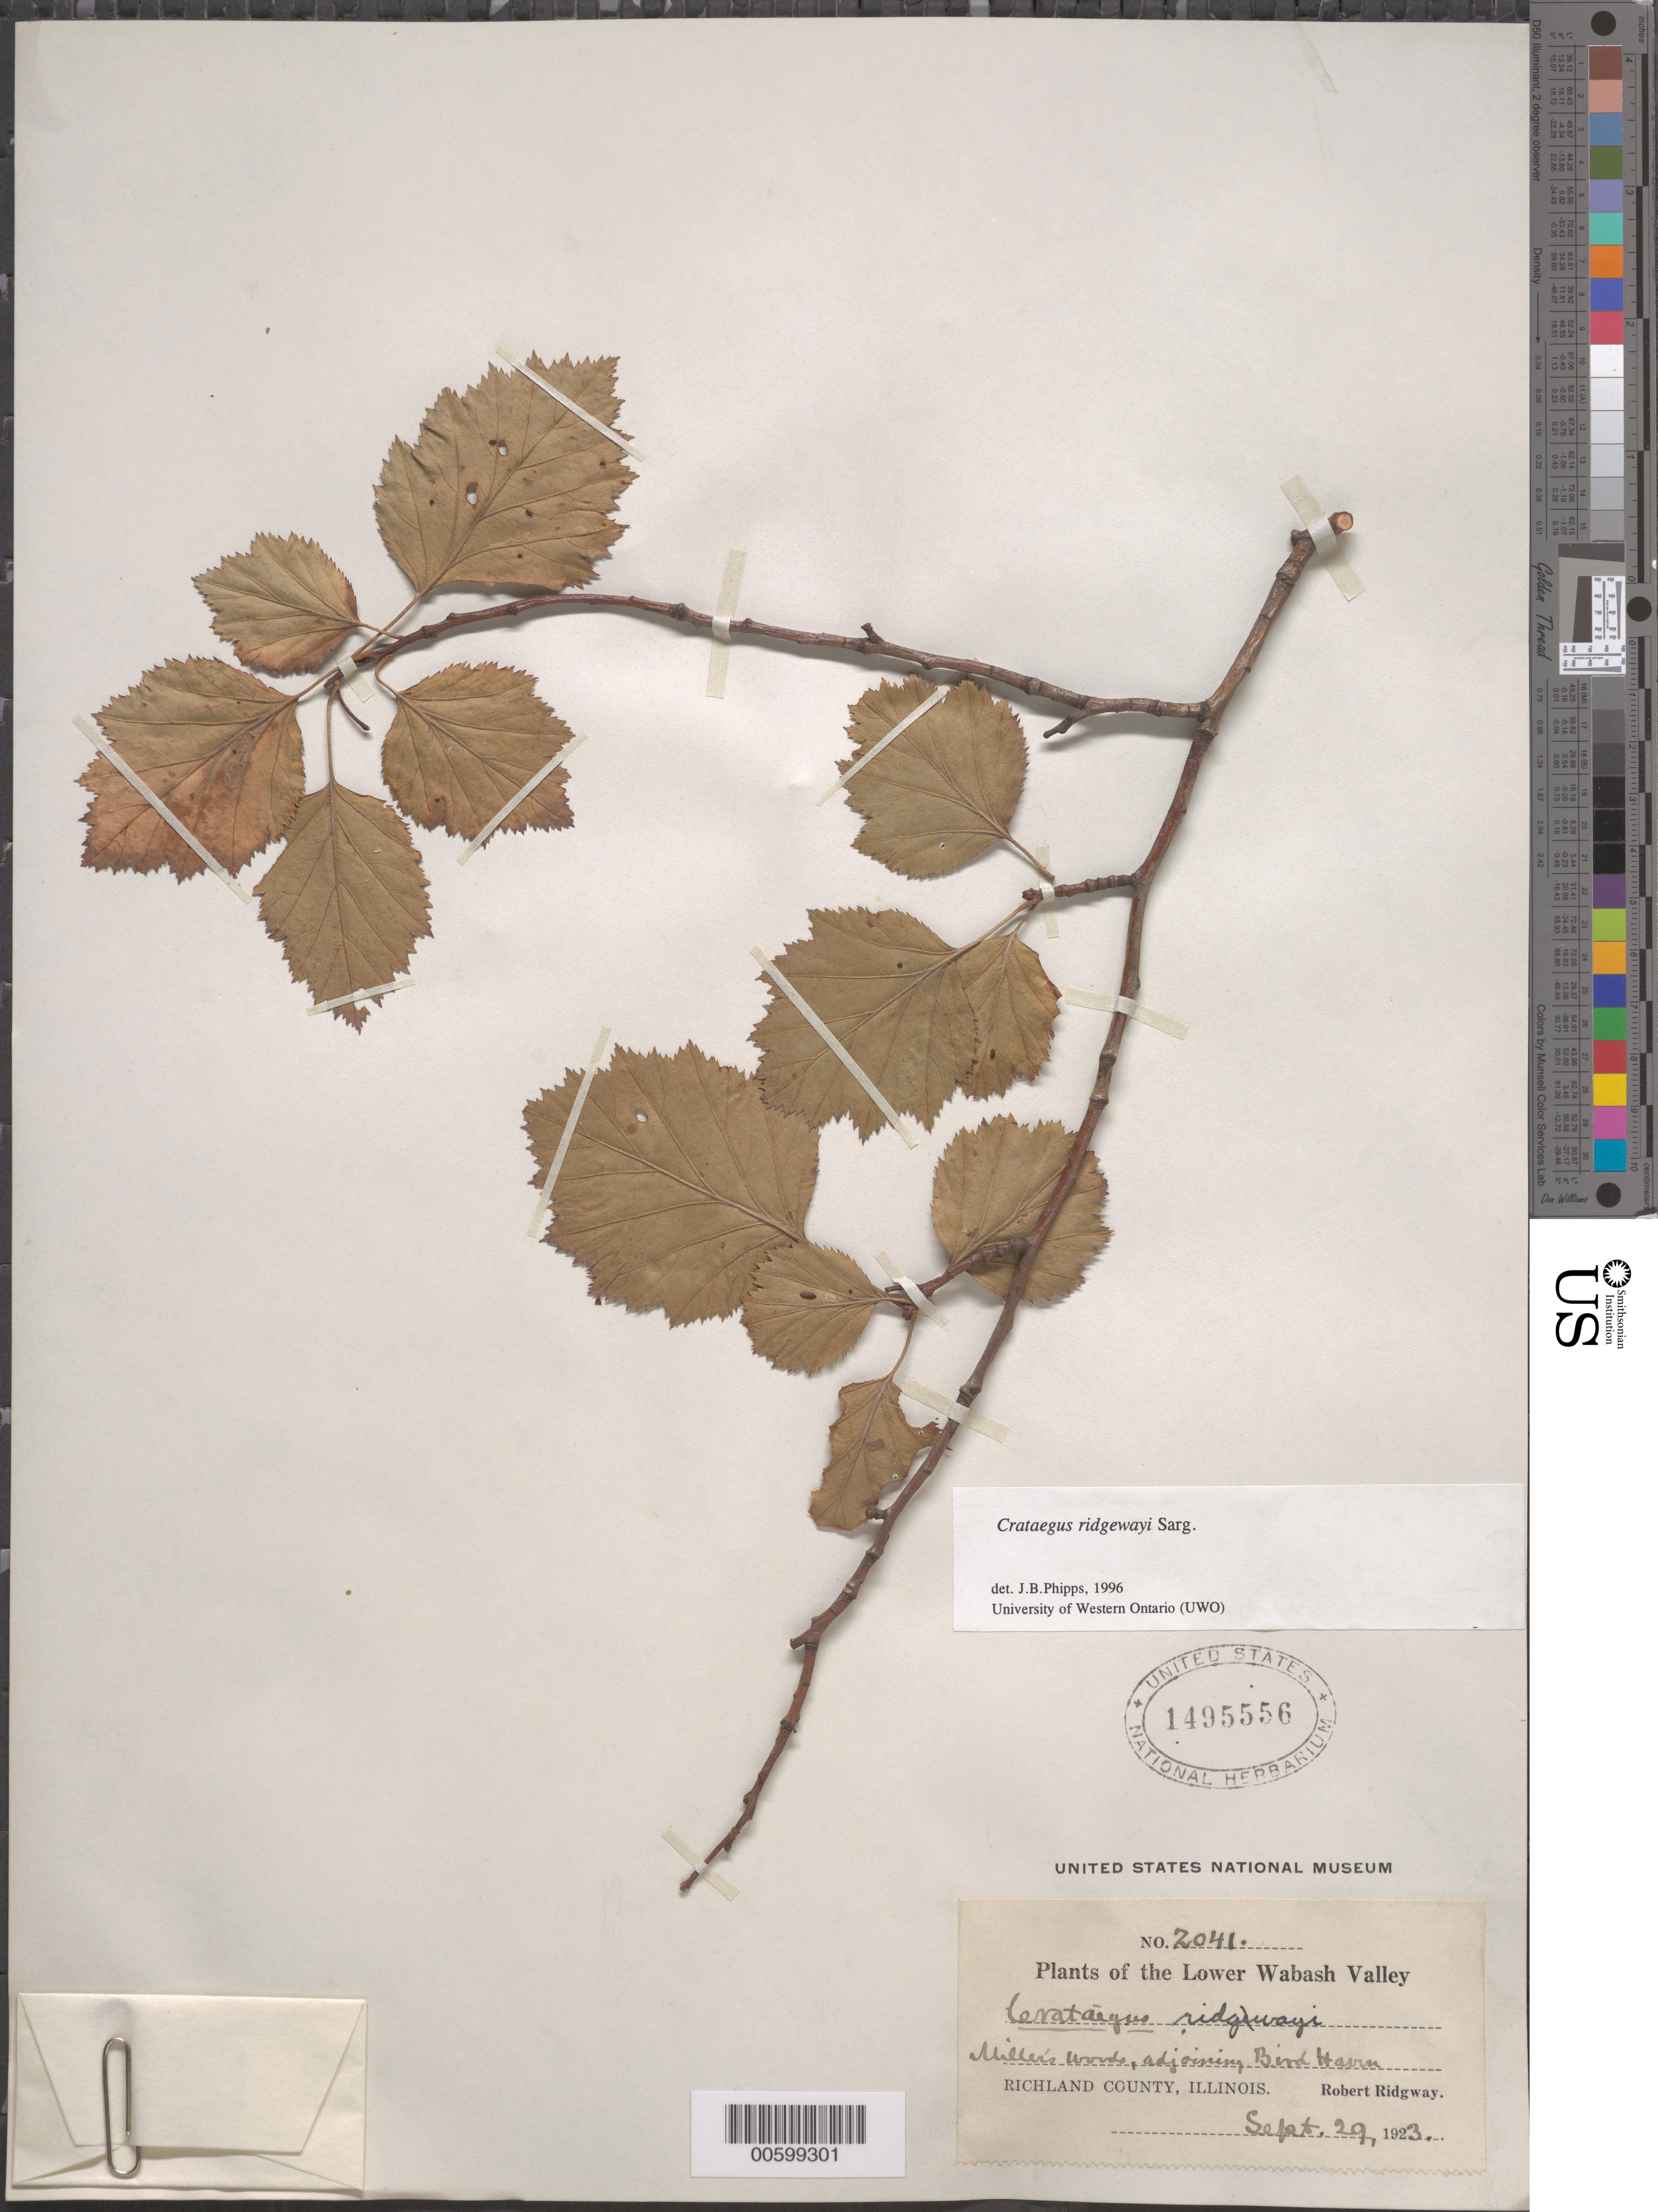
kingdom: Plantae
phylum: Tracheophyta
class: Magnoliopsida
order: Rosales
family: Rosaceae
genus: Crataegus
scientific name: Crataegus ridgwayi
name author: Sarg.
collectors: R. Ridgway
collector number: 2041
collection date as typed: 29 Sep 1923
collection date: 1923-09-29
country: United States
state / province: Illinois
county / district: Richland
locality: Miller's woods, adjoining Bird Haven. Lower Wabash Valley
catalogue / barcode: US 1495556